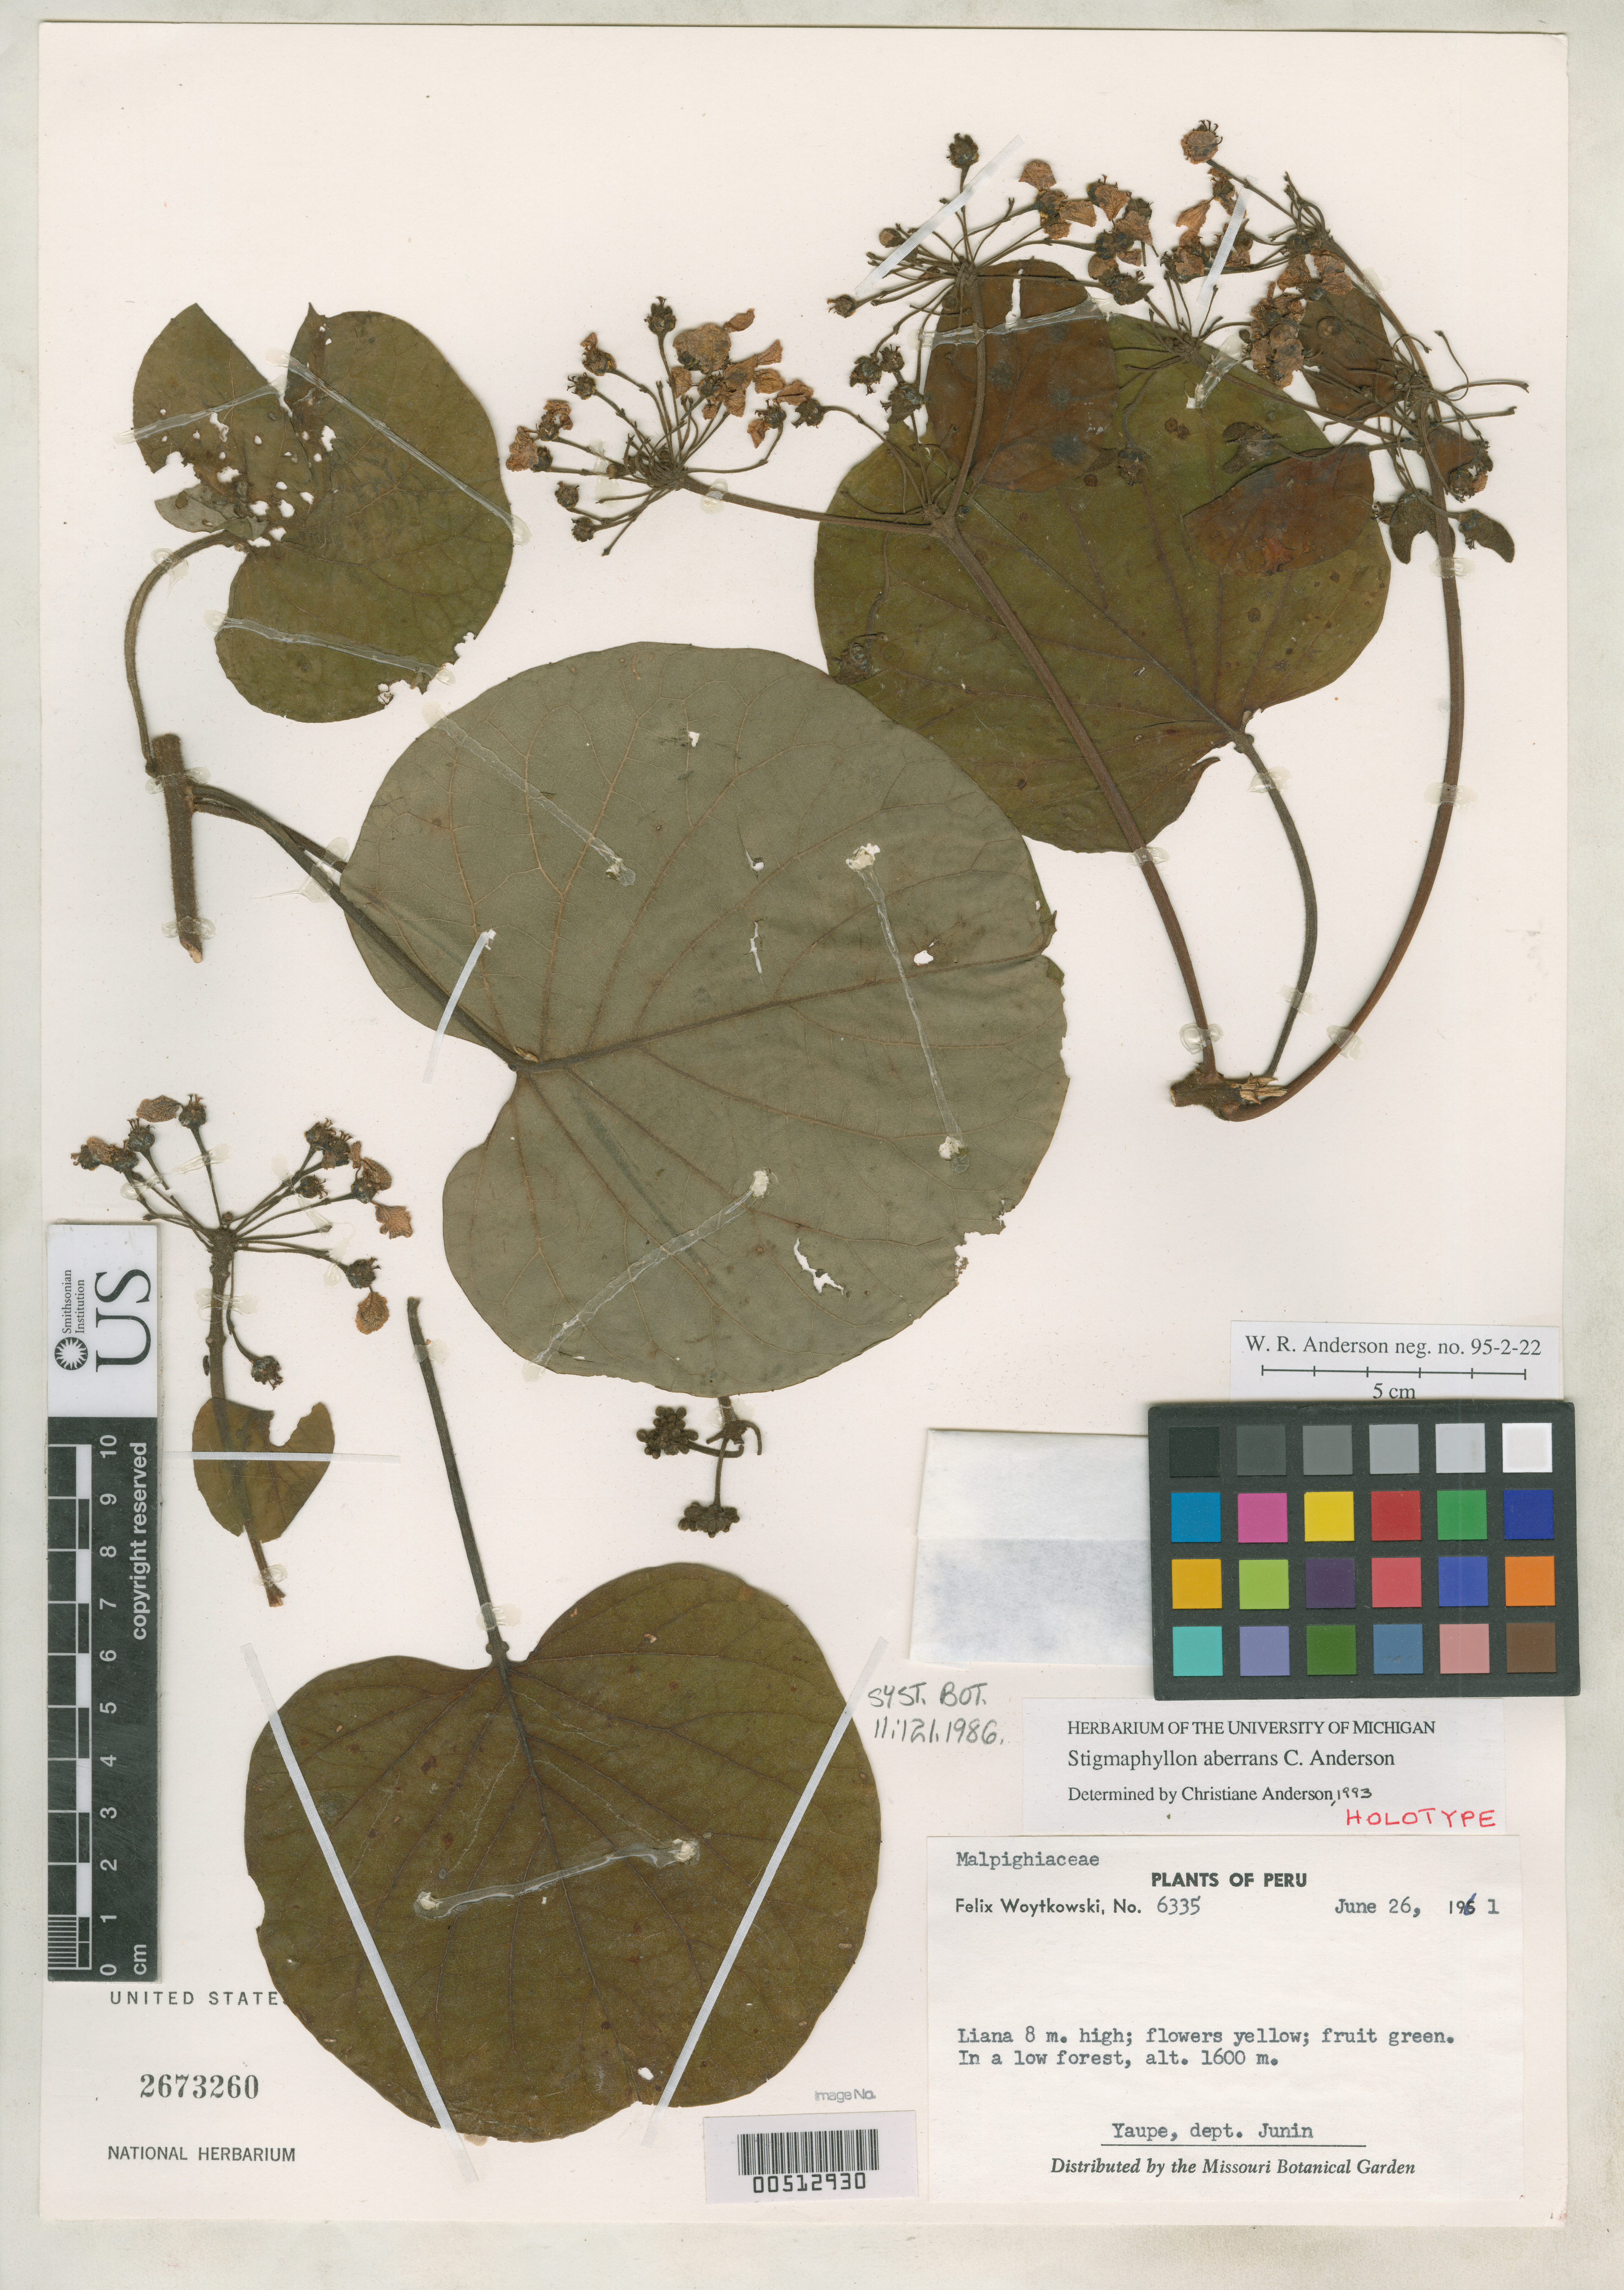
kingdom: Plantae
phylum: Tracheophyta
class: Magnoliopsida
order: Malpighiales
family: Malpighiaceae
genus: Stigmaphyllon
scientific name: Stigmaphyllon aberrans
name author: C.E. Anderson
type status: Holotype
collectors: F. Woytkowski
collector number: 6335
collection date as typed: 26 Jun 1961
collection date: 1961-06-26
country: Peru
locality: Department: Yunin [?], Yaupe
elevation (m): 1600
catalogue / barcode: US 2673260